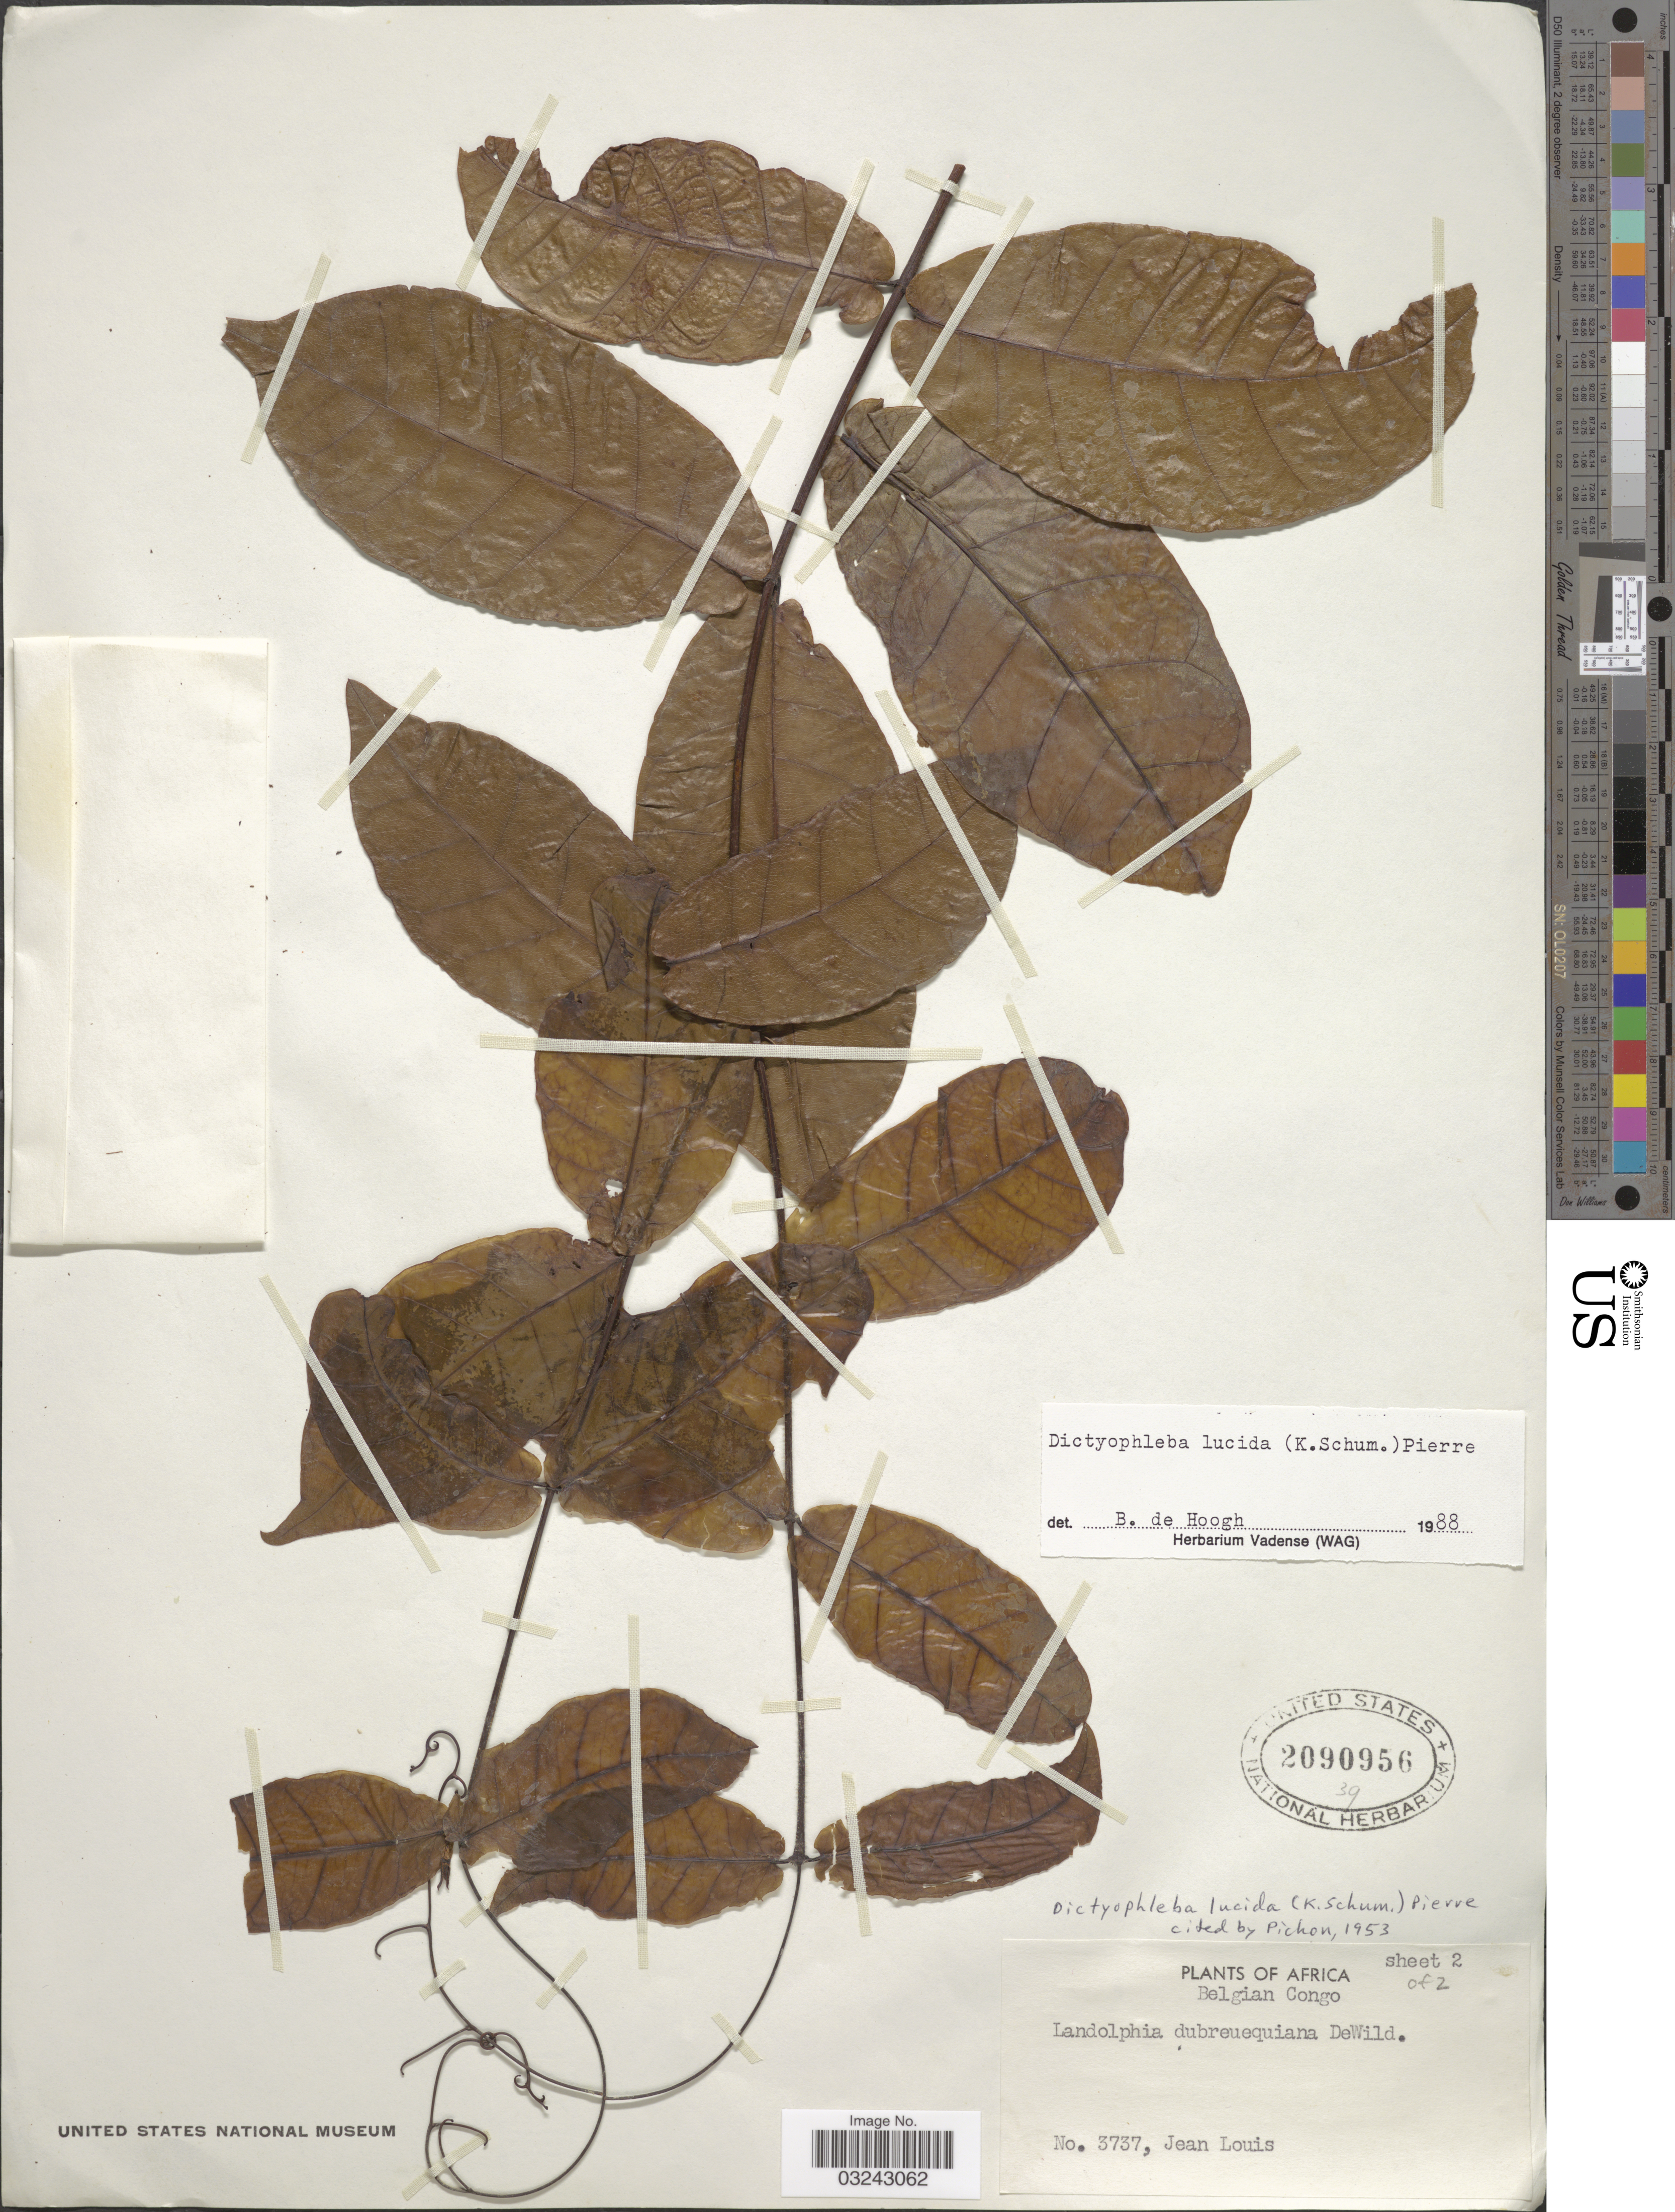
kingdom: Plantae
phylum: Tracheophyta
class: Magnoliopsida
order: Gentianales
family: Apocynaceae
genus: Dictyophleba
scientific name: Dictyophleba lucida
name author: (K. Schum.) Pierre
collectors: J. Louis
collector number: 3737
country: Congo, Democratic Republic of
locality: Belgian Congo.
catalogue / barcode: US 2090956